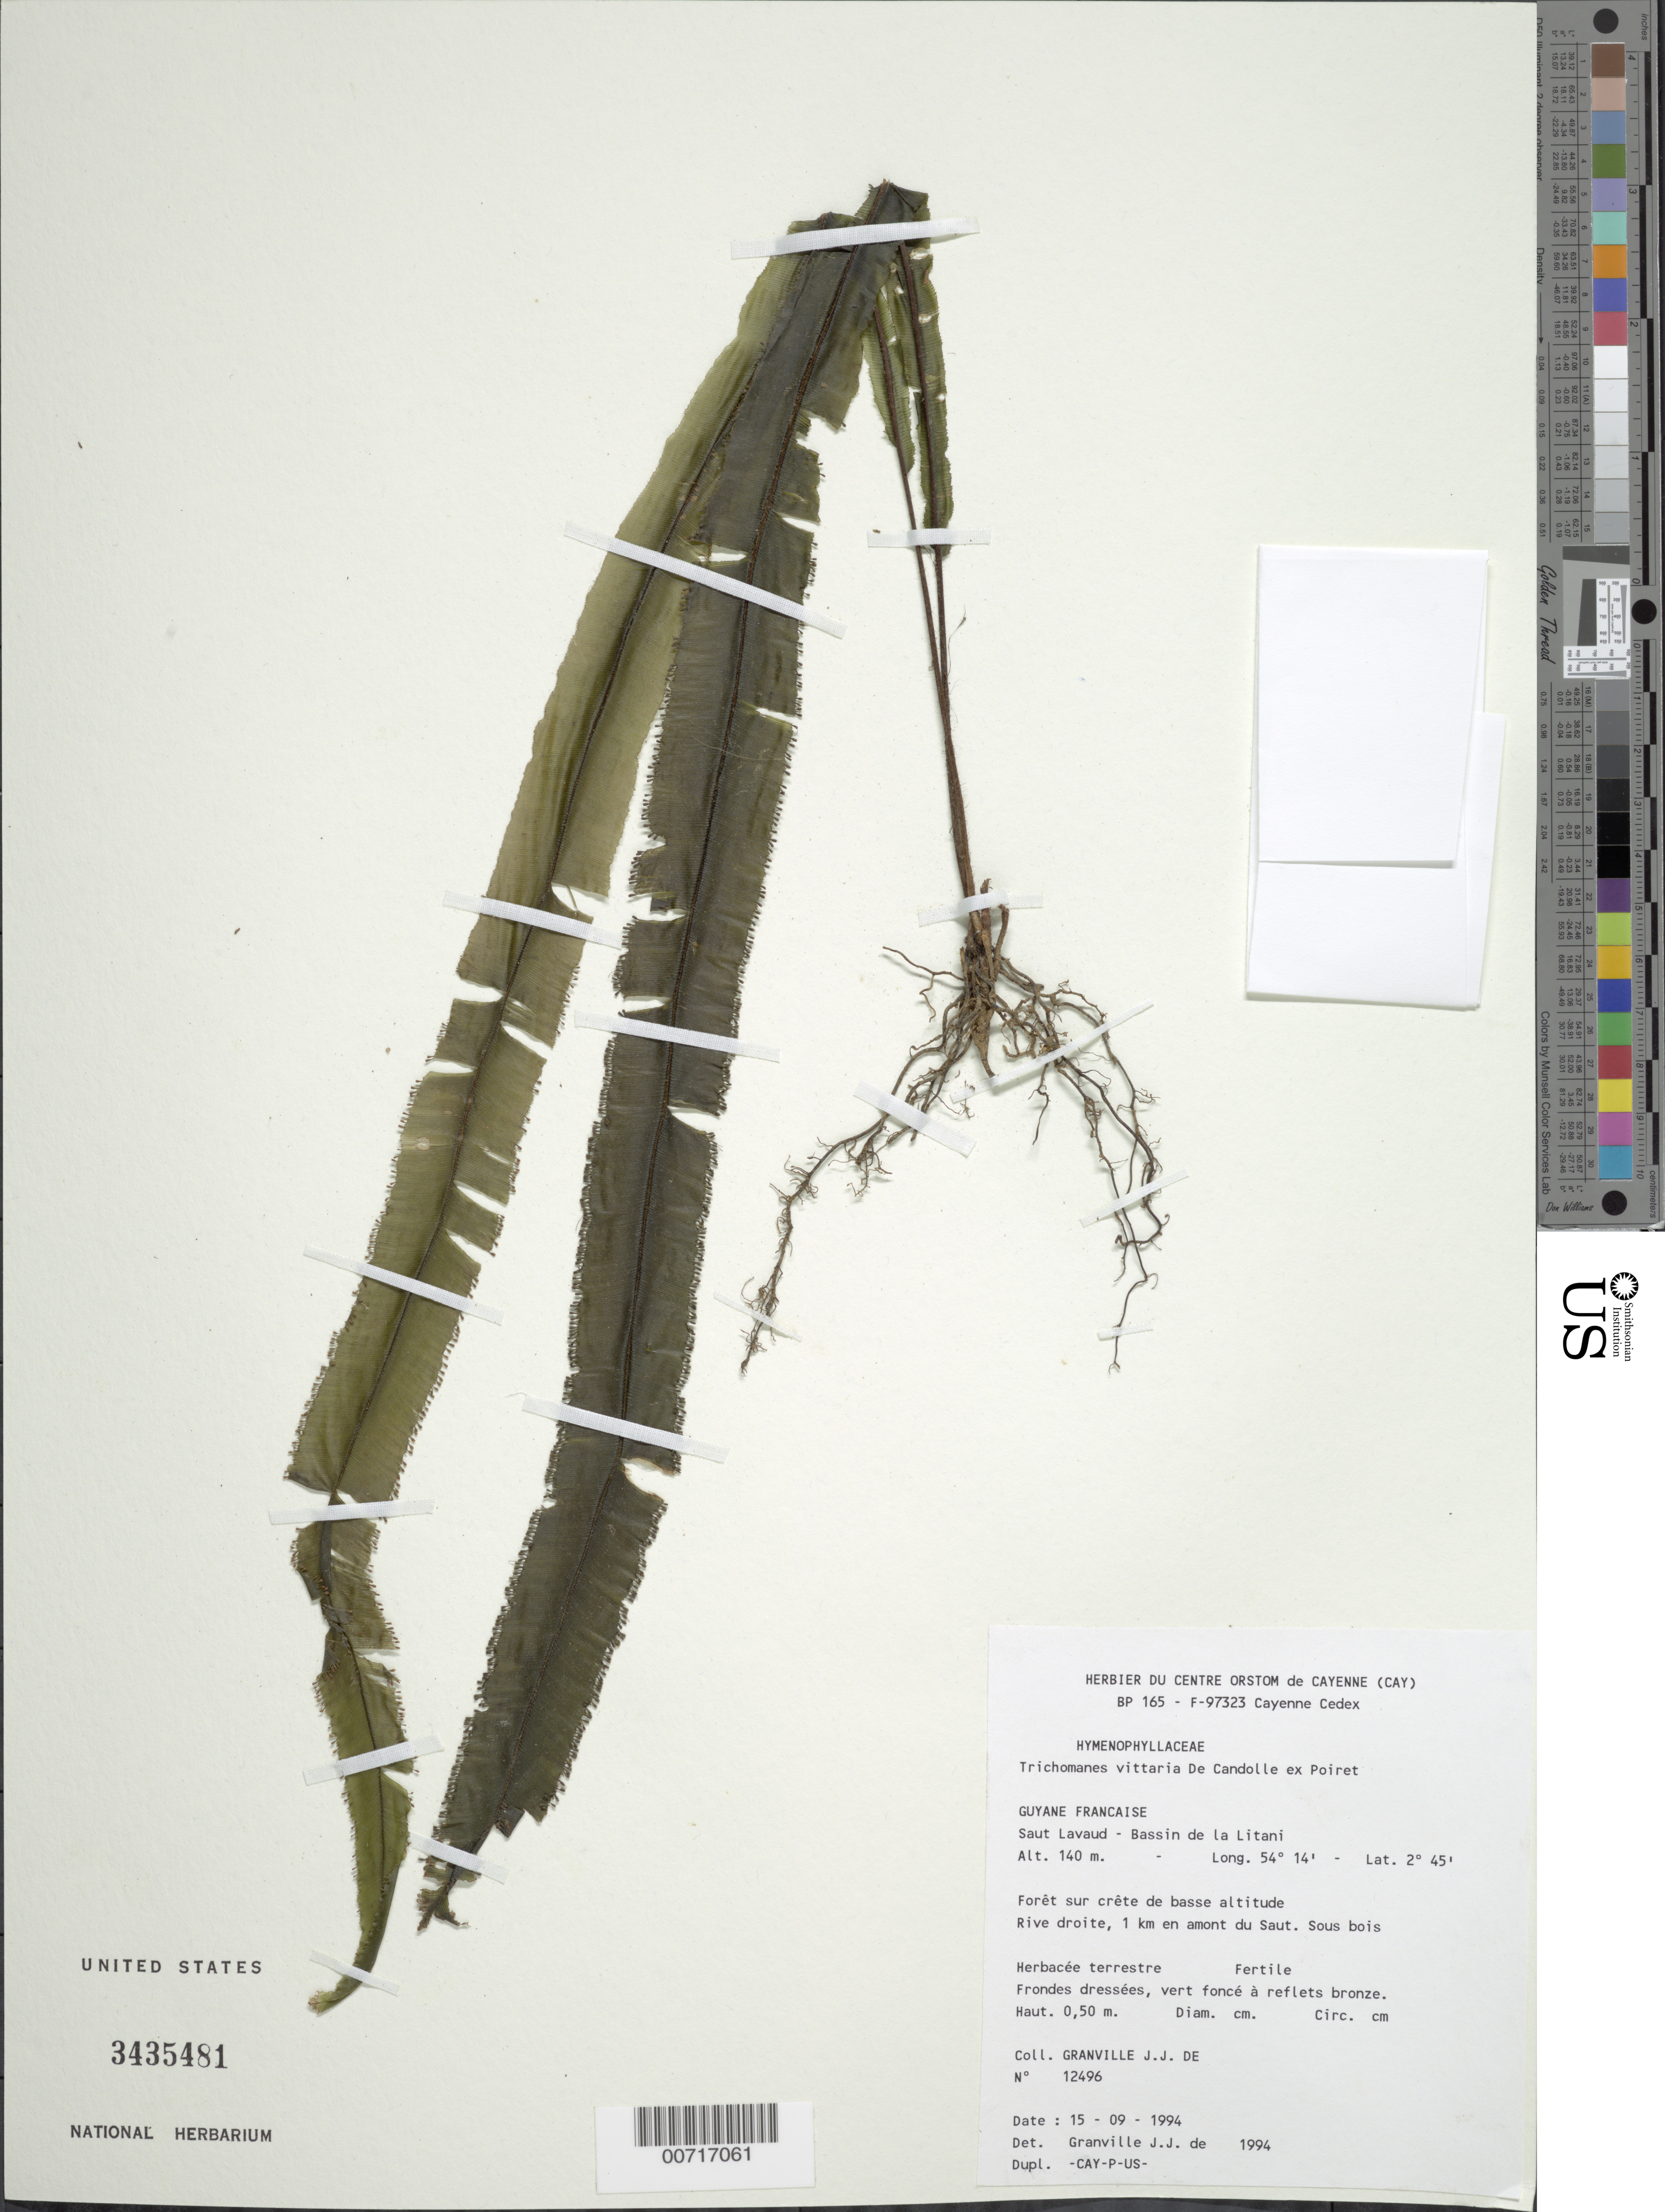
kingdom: Plantae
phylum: Tracheophyta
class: Polypodiopsida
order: Hymenophyllales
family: Hymenophyllaceae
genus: Trichomanes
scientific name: Trichomanes vittaria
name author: DC. ex Poir.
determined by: Granville, J. J. de, (CAY), Institut de Recherche pour le Developpement (IRD) (FRENCH GUIANA)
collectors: J.-J. de Granville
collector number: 12496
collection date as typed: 15-Sep-94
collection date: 1994-09-15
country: French Guiana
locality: Saut Lavaud, Bassin de la Litani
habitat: Forêt sur crete de basse altitude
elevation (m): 140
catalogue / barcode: US 3435481